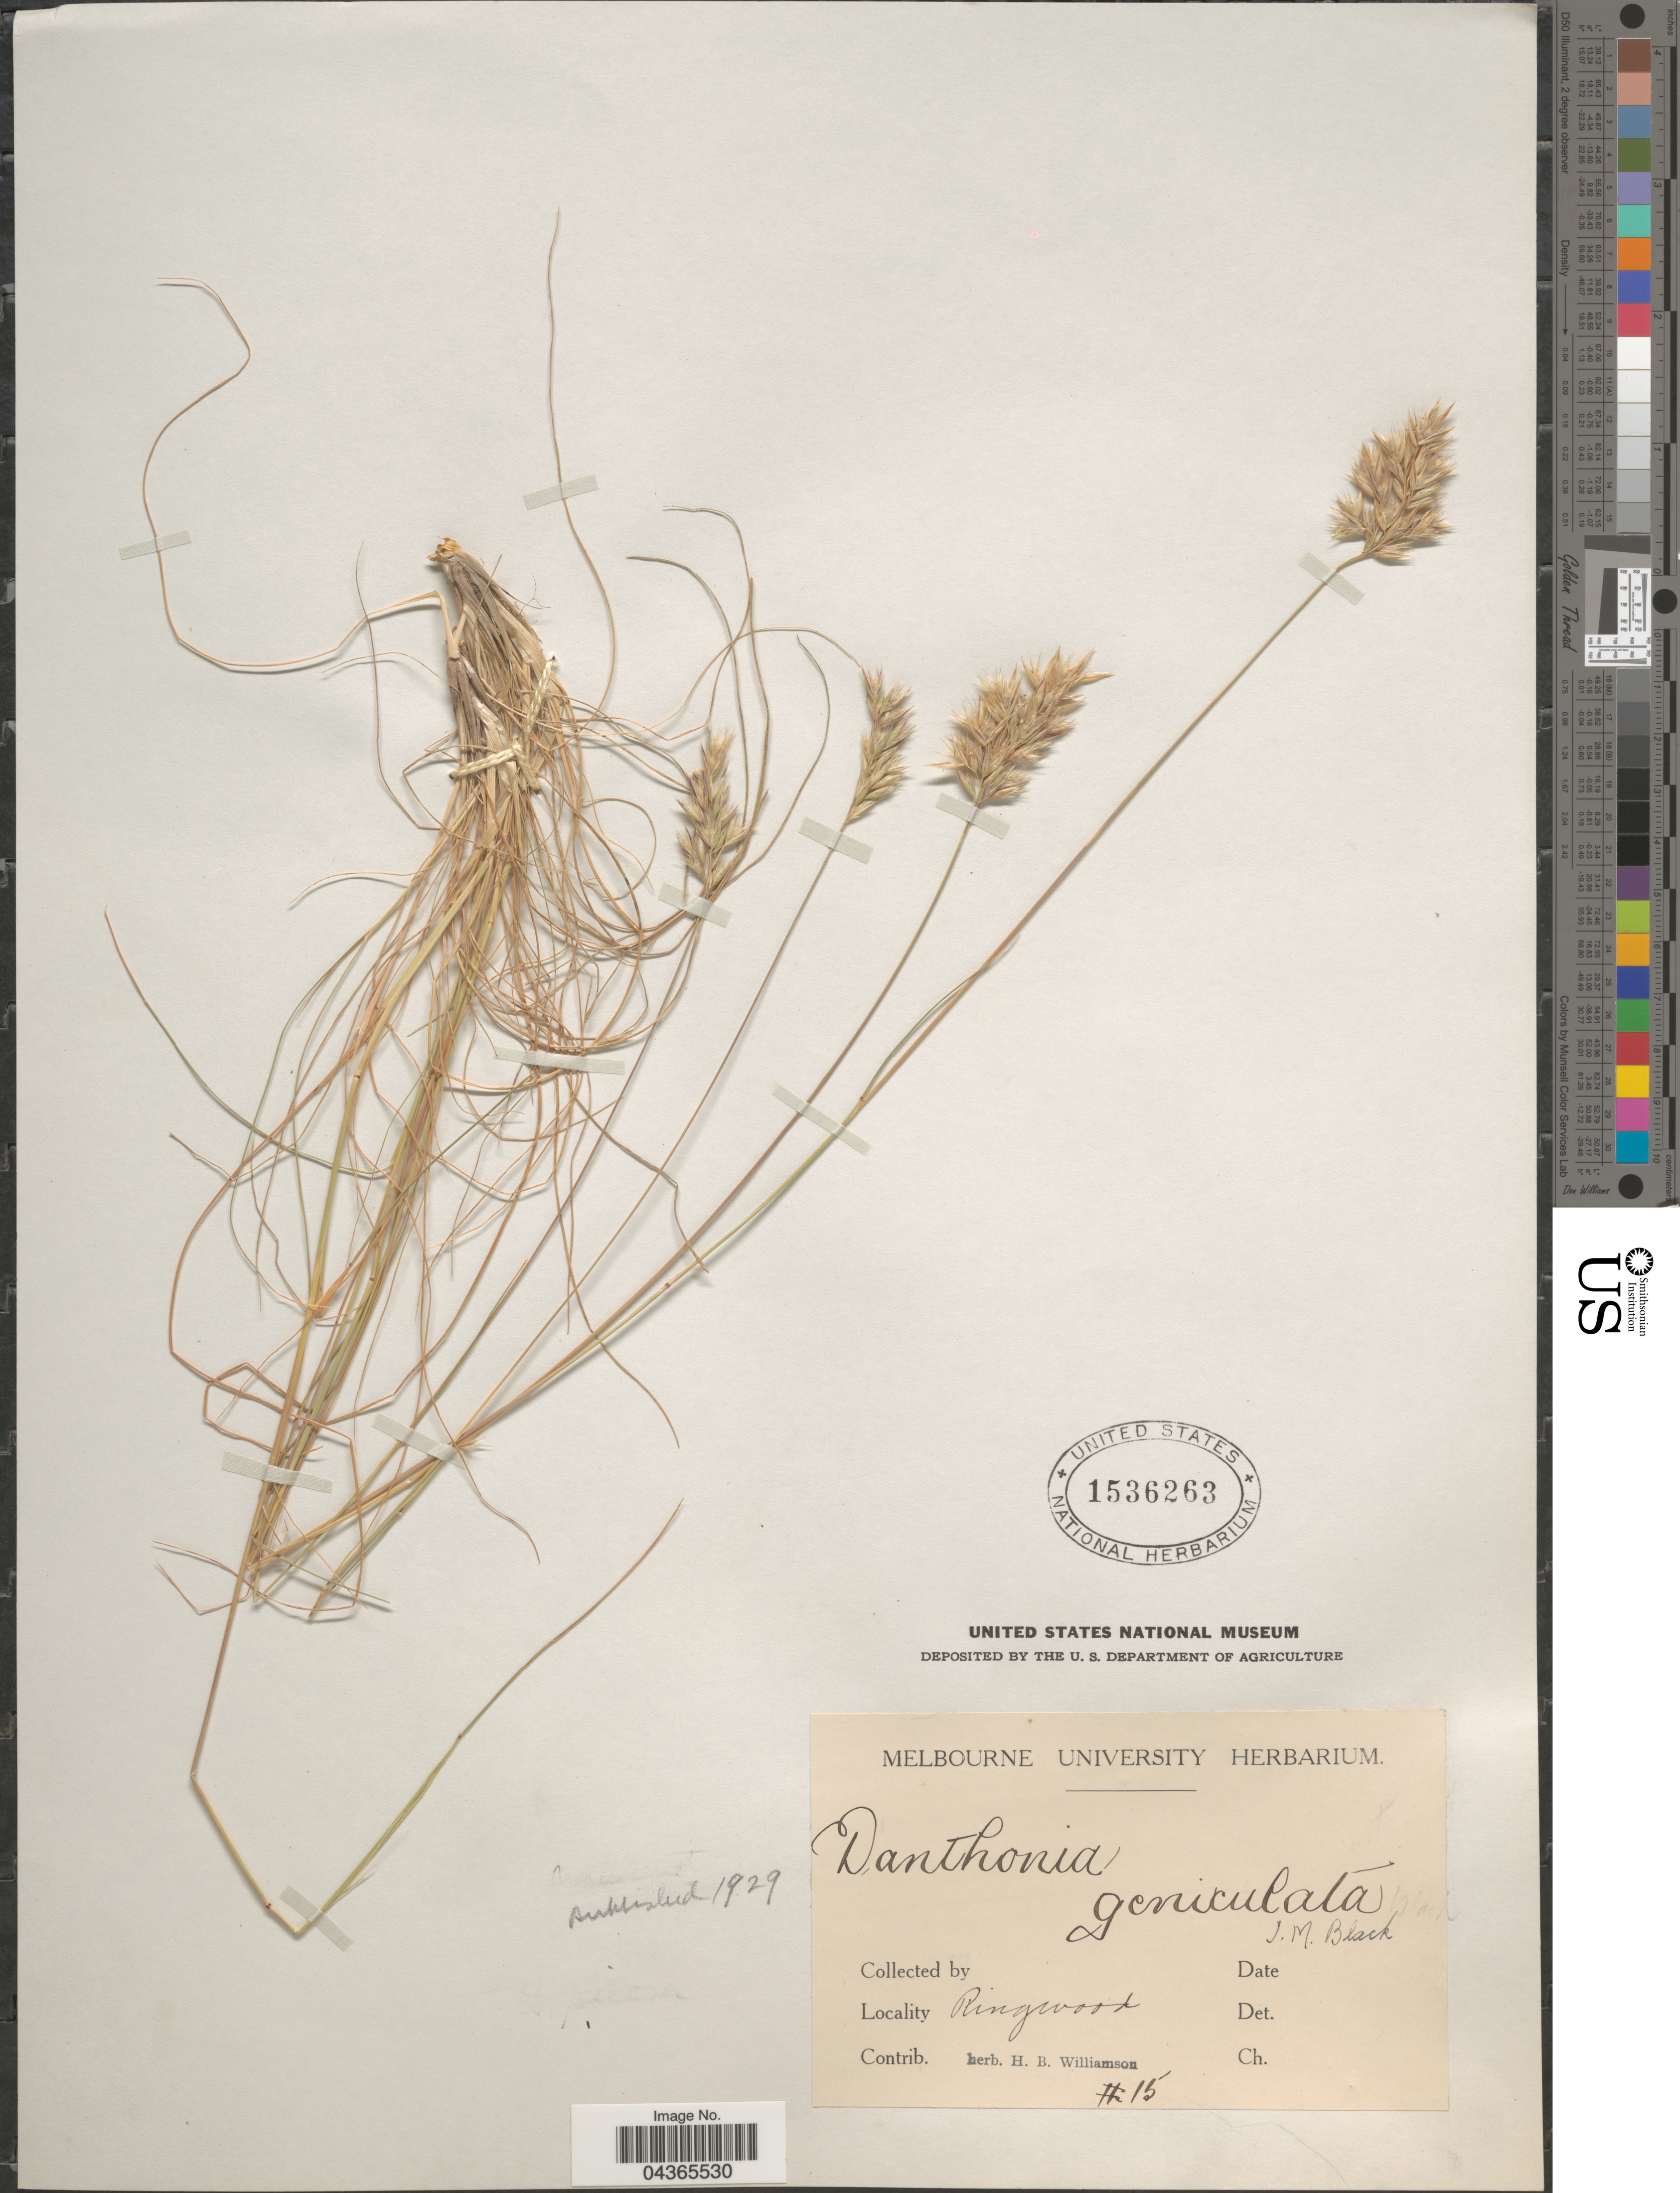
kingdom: Plantae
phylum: Tracheophyta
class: Liliopsida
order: Poales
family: Poaceae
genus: Rytidosperma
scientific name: Rytidosperma geniculatum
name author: (J.M. Black) Connor & Edgar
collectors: H. Williamson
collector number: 15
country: Australia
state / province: Victoria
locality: Ringwood.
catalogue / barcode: US 1536263